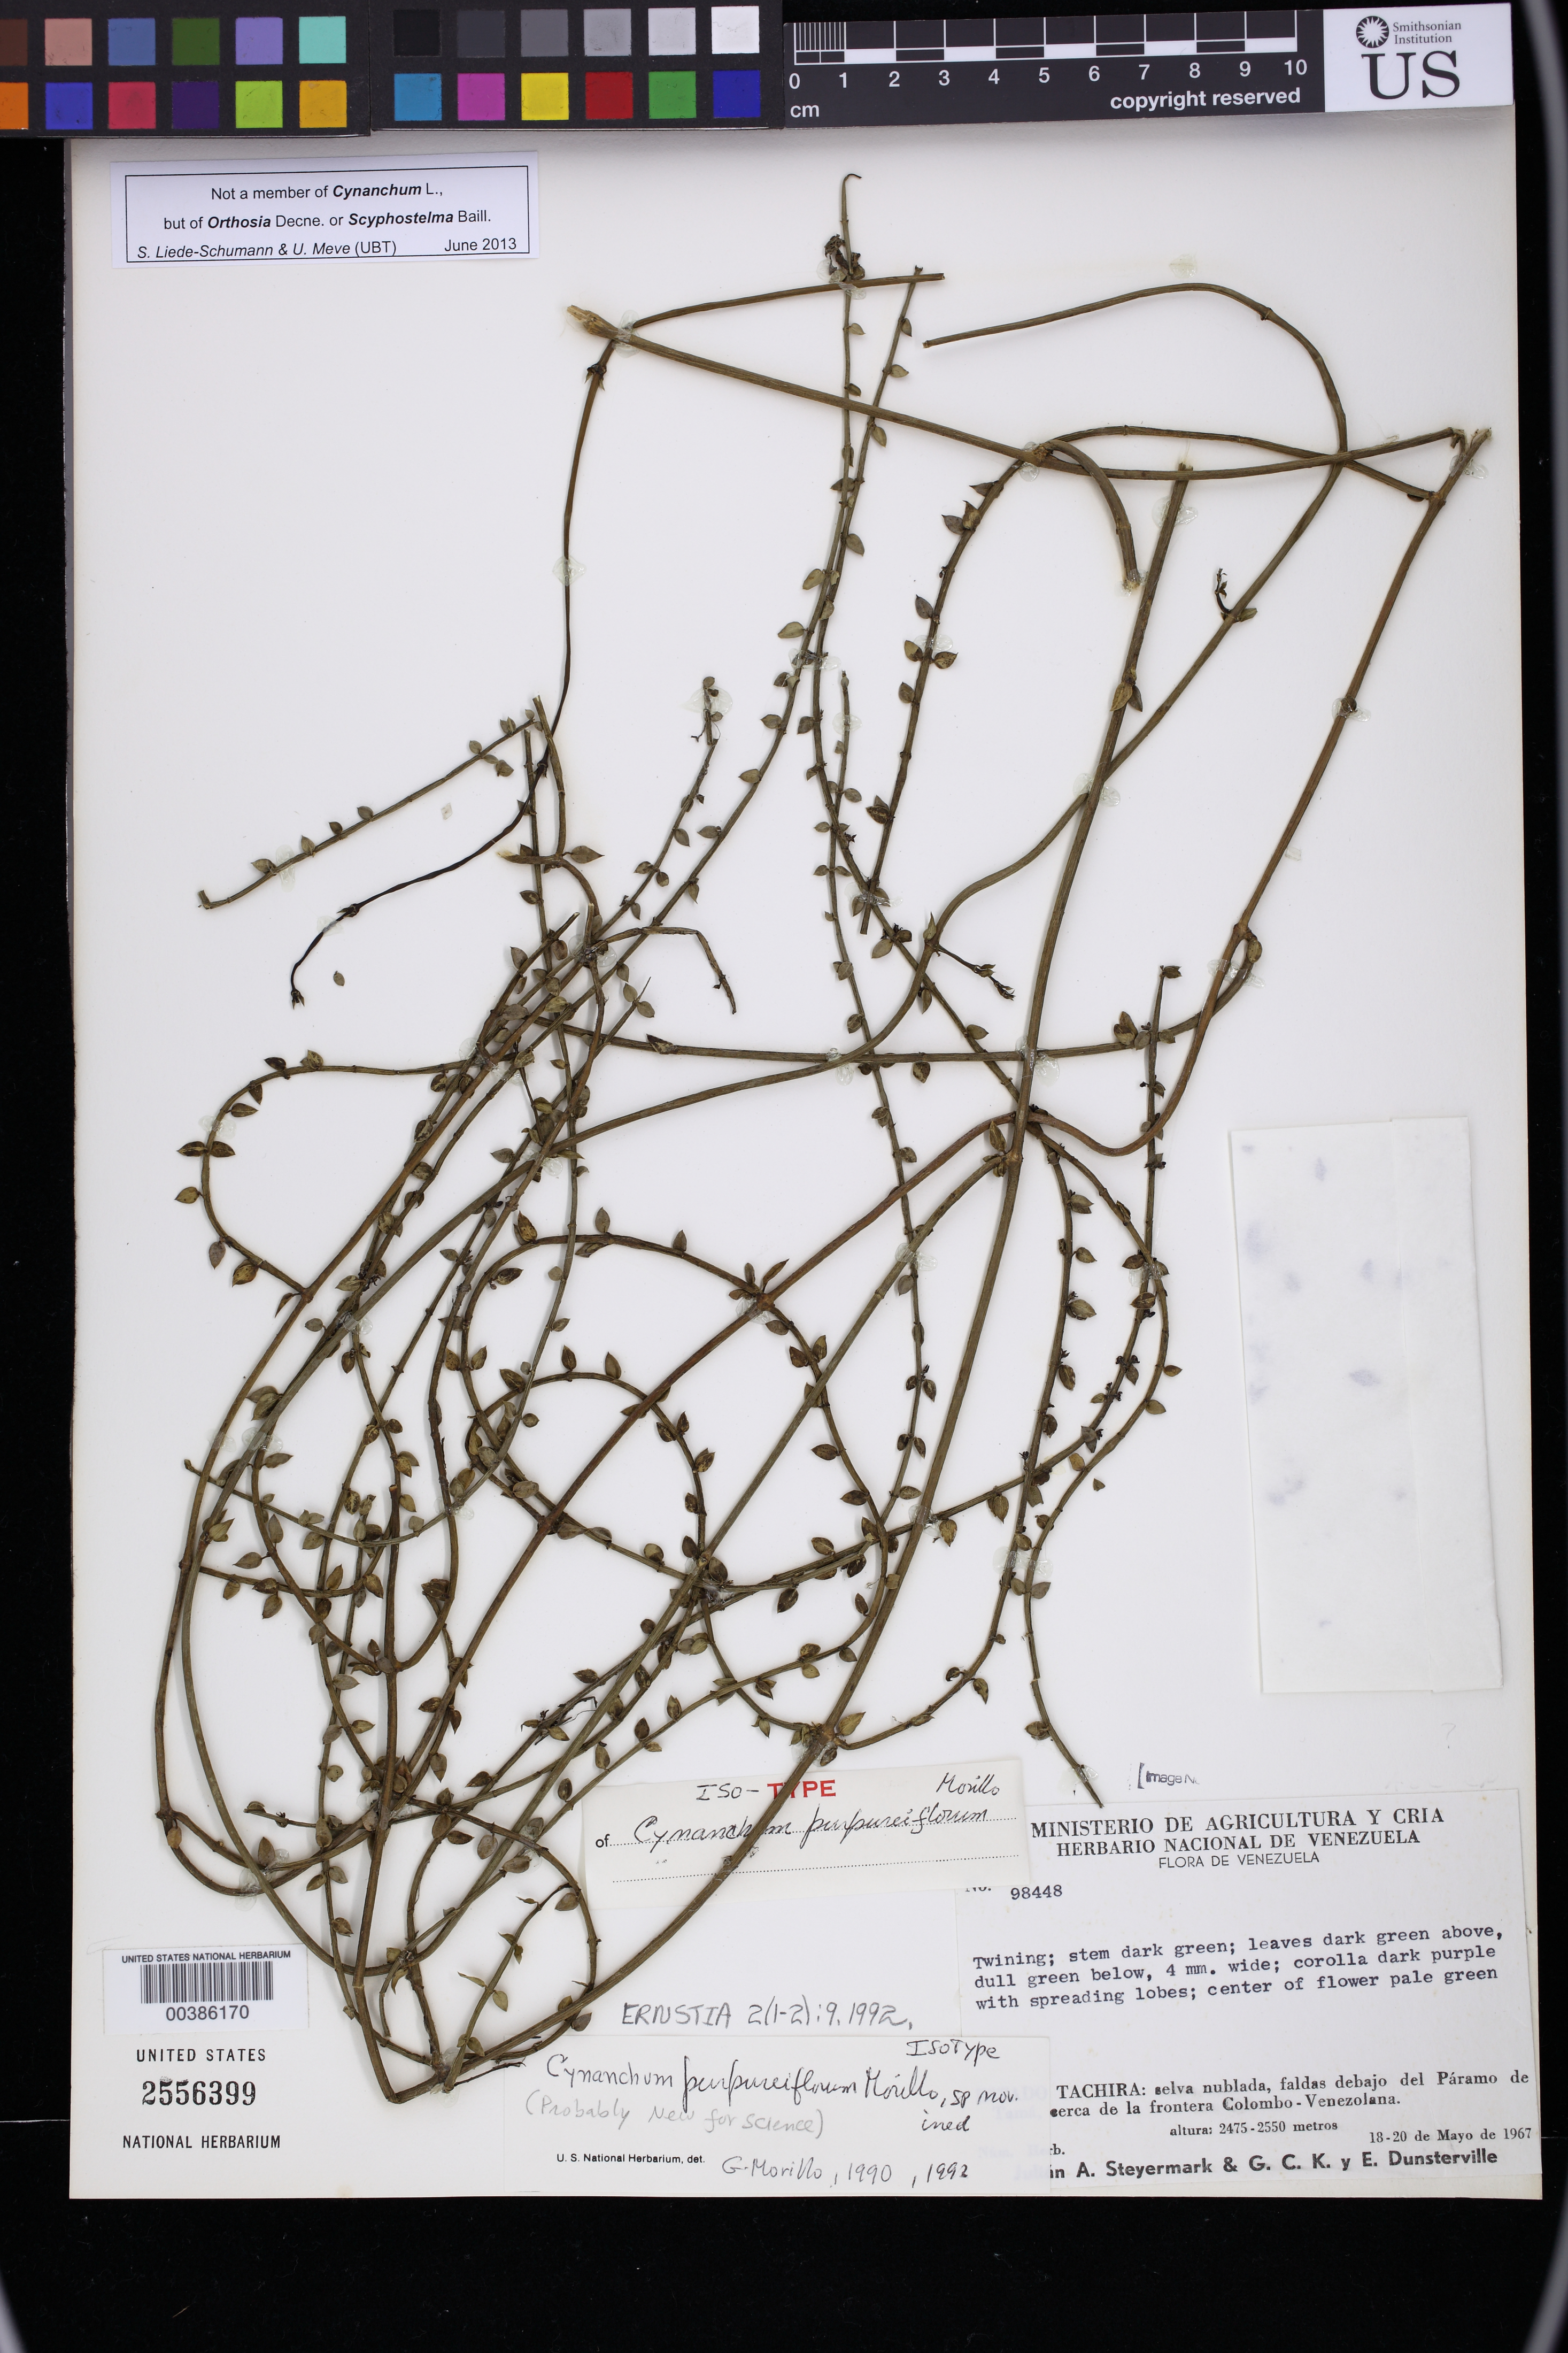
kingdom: Plantae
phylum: Tracheophyta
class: Magnoliopsida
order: Gentianales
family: Apocynaceae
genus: Cynanchum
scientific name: Cynanchum purpureiflorum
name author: Morillo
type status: Isotype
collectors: J. Steyermark, G. C. K. Dunsterville & E. Dunsterville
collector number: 98448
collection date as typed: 18 May 1967 to 20 May 1967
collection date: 1967-05-18/1967-05-20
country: Venezuela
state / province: Tachira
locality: Selva nublada, falda debajo del Paramo de Tama, cerca de la frontera Colombo-Venezolana.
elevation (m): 2475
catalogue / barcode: US 2556399